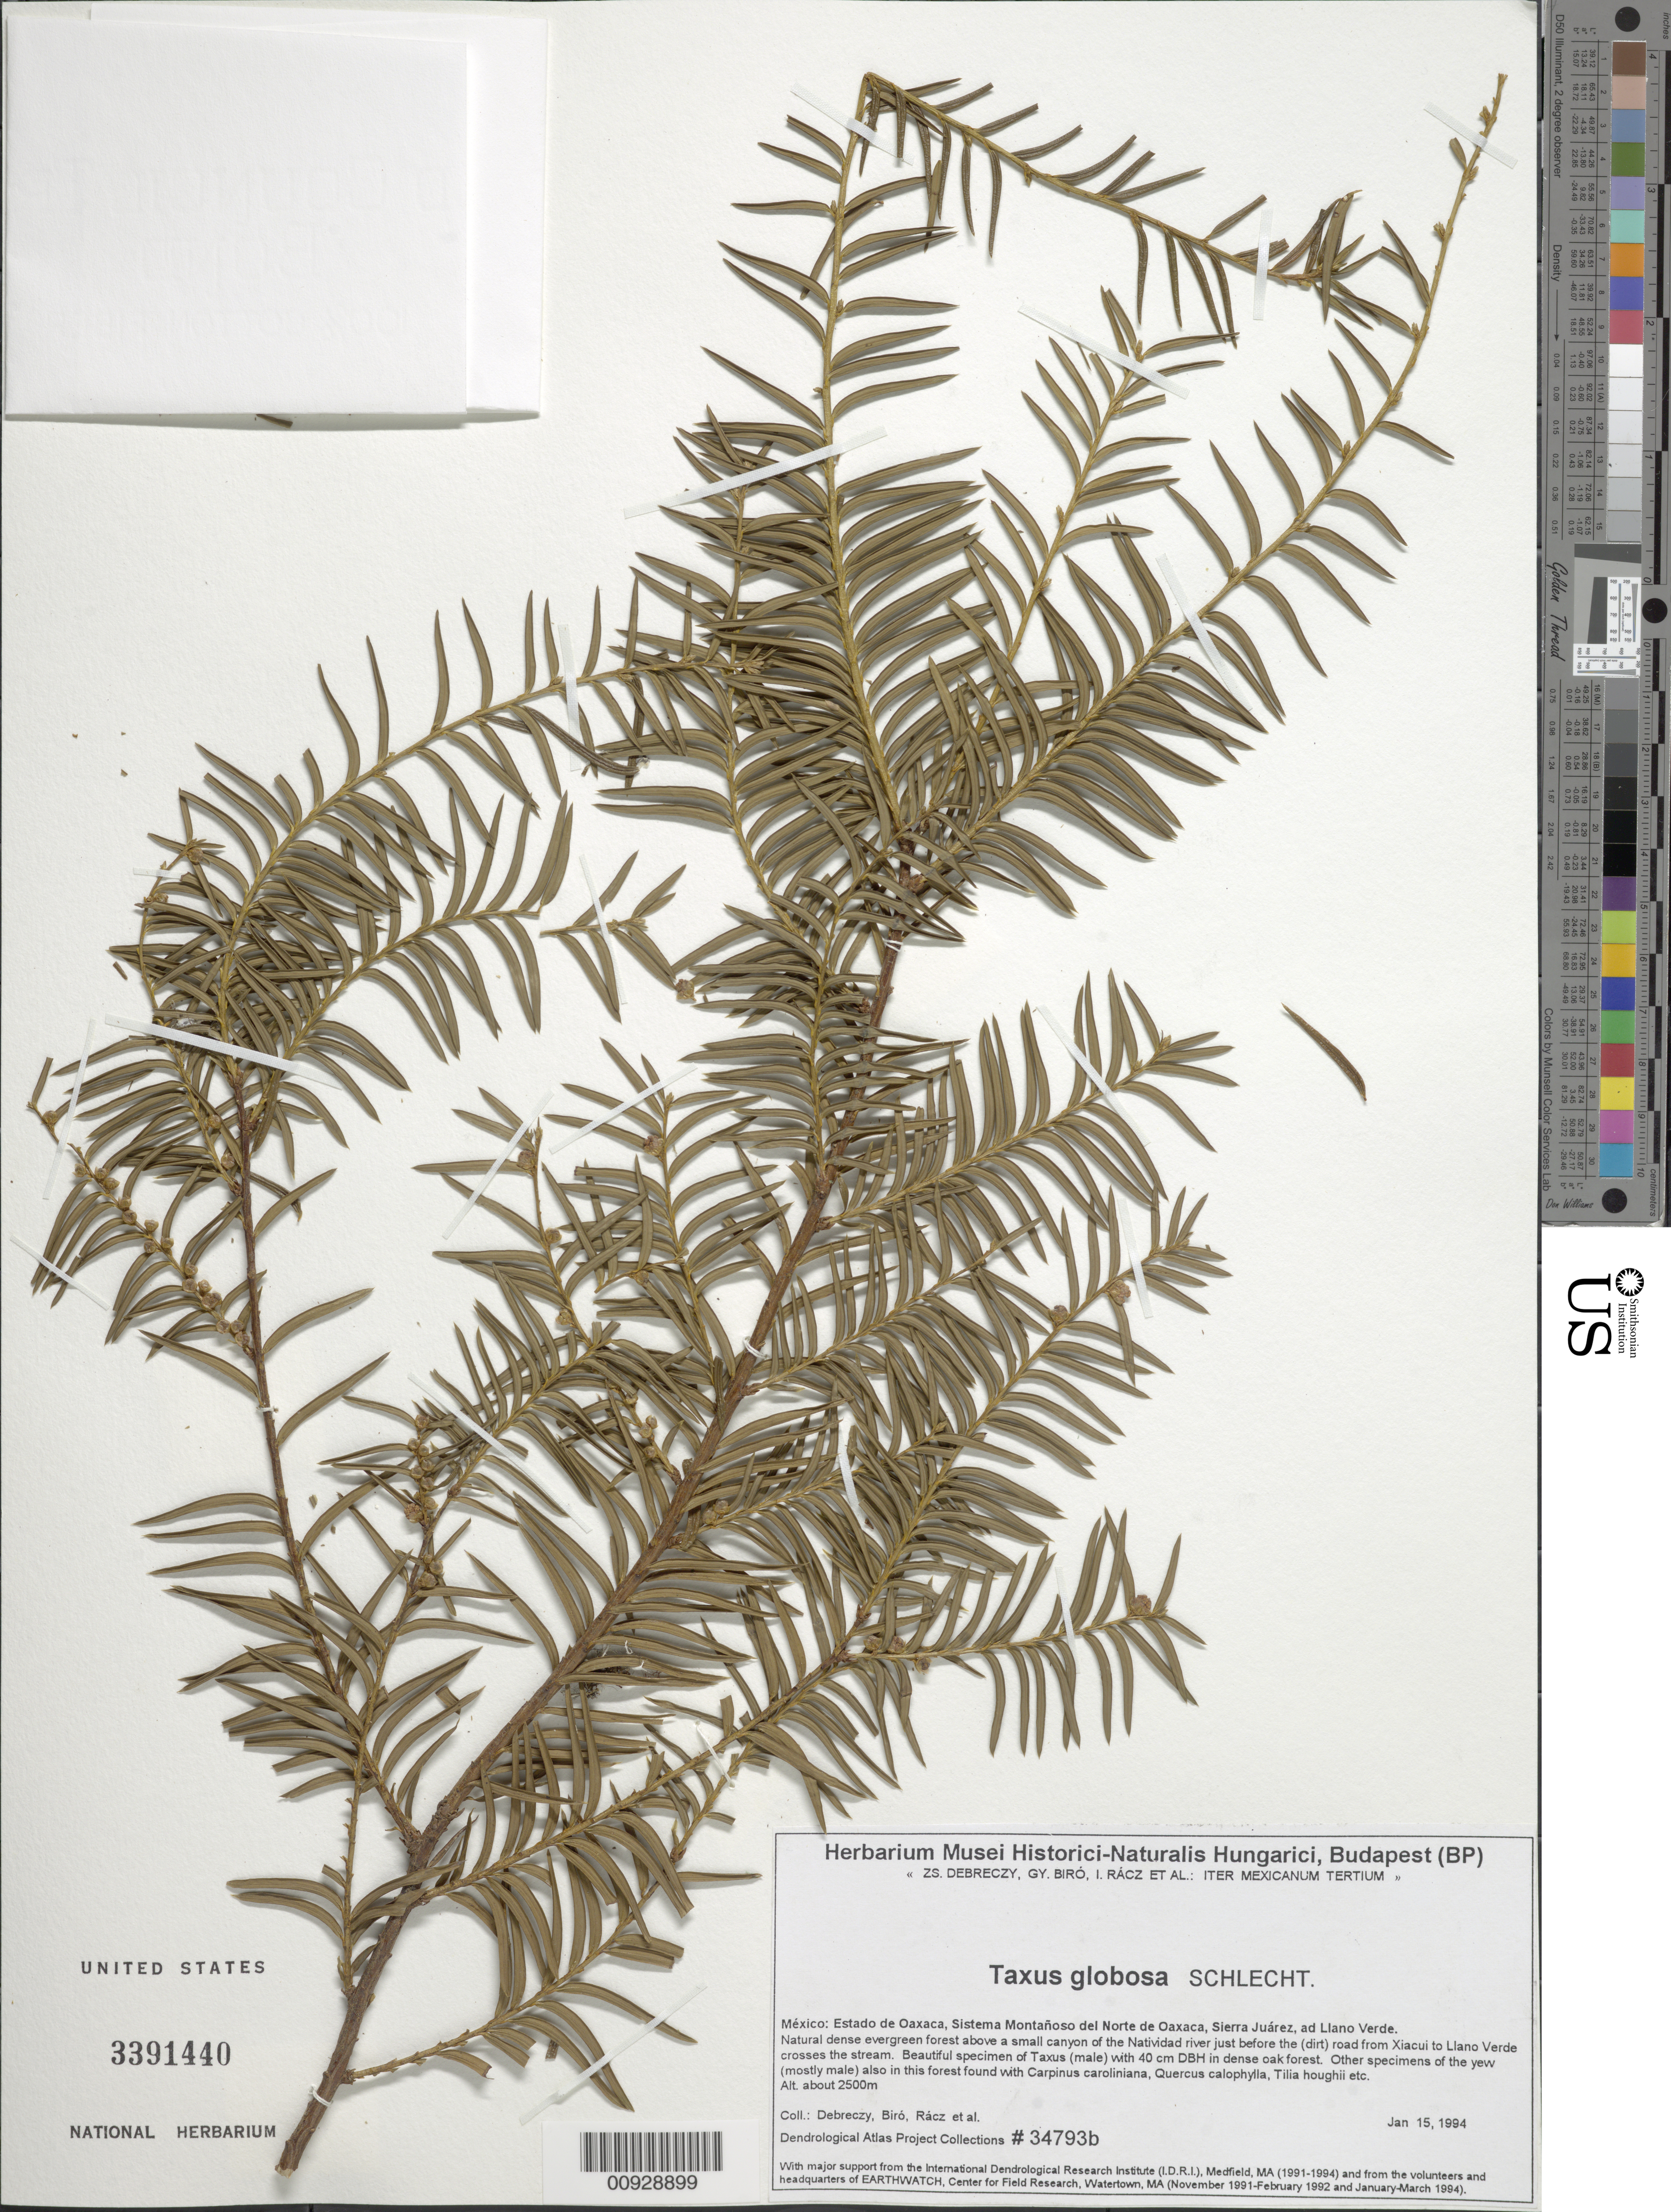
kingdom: Plantae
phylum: Tracheophyta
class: Pinopsida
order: Pinales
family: Taxaceae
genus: Taxus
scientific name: Taxus globosa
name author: Schltdl.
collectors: Z. Debreczy, G. Biro, I. Rácz & et al.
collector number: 34793 b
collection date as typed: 15 Jan 1994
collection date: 1994-01-15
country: Mexico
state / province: Oaxaca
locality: Sistema montañoso del Norte de Oaxaca, Sierra Juárez, ad Llano Verde. Natural dense evergreen forest above a small canyon of the Natividad river just before the (dirt) road from Xiacui to Llano Verde crosses the stream.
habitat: Dense oak forest. Specimens of the yew (mostly male) also in this forest found with Carpinus caroliniana, Quercus calophylla, Tilia houghii, etc.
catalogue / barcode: US 3391440